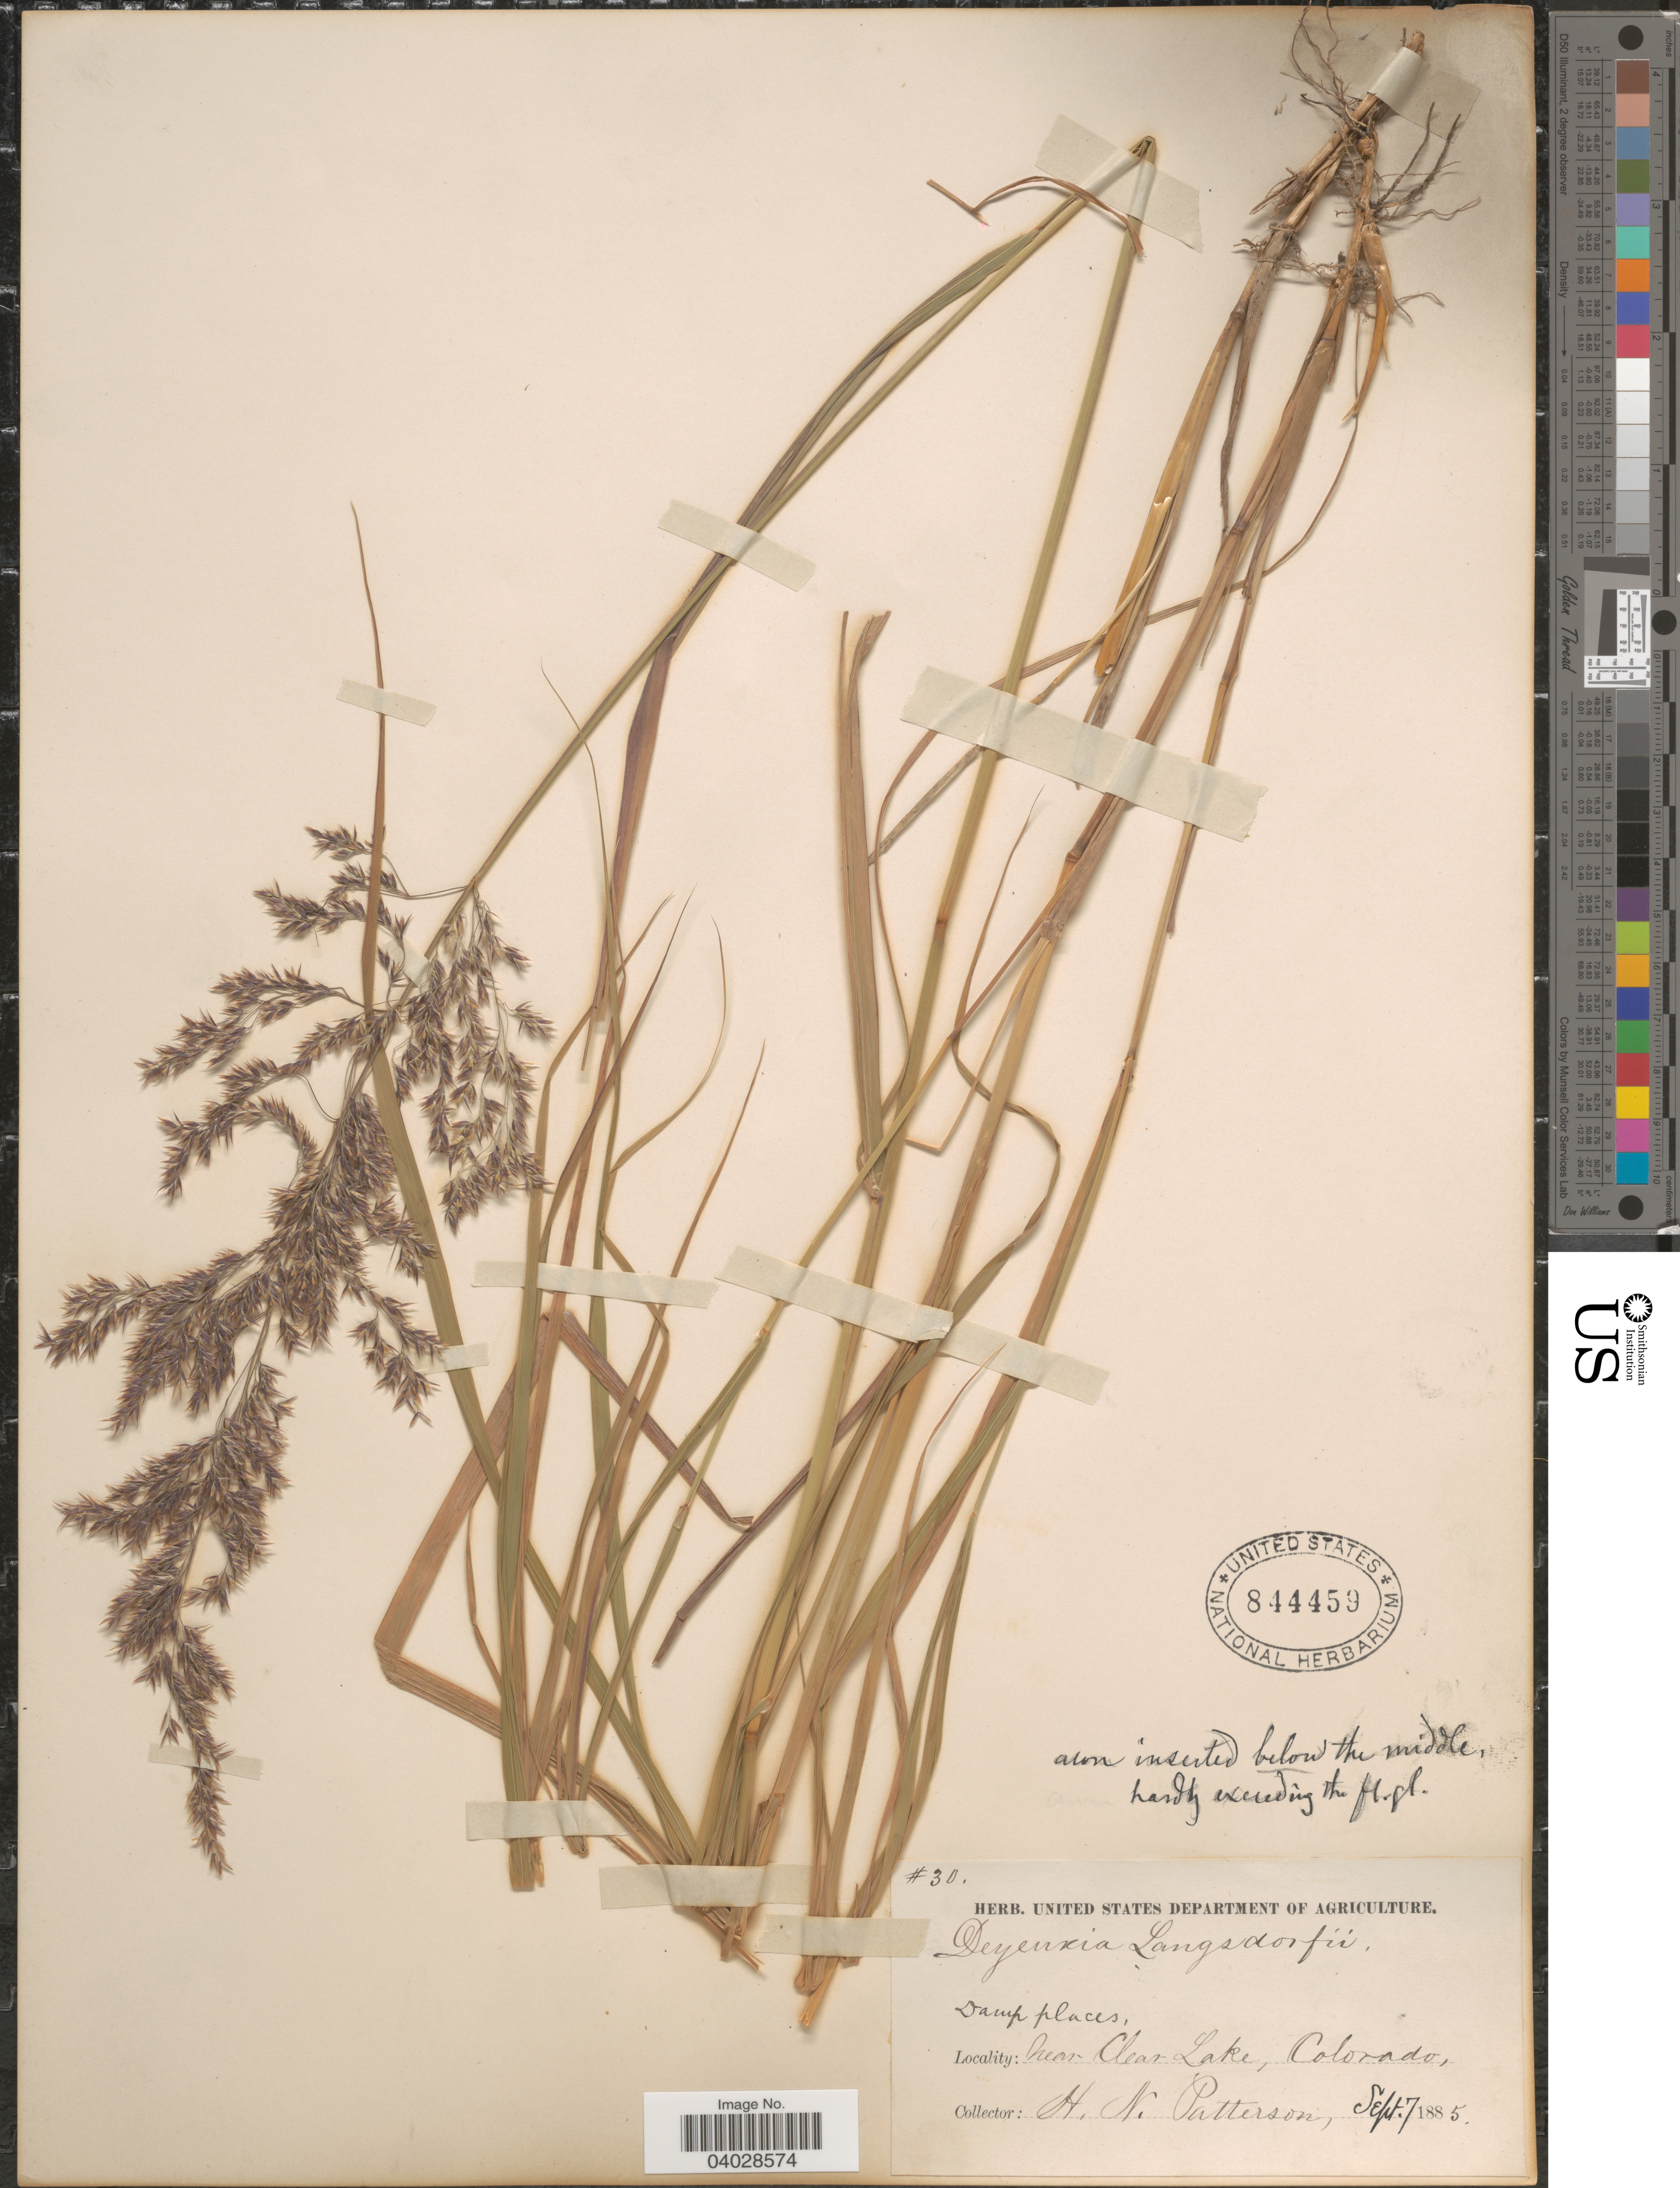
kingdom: Plantae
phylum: Tracheophyta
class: Liliopsida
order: Poales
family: Poaceae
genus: Calamagrostis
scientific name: Calamagrostis canadensis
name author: (Michx.) P. Beauv.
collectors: H. N. Patterson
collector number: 30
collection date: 1885-09-07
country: United States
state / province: Colorado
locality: Near Clear Lake.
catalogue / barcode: US 844459